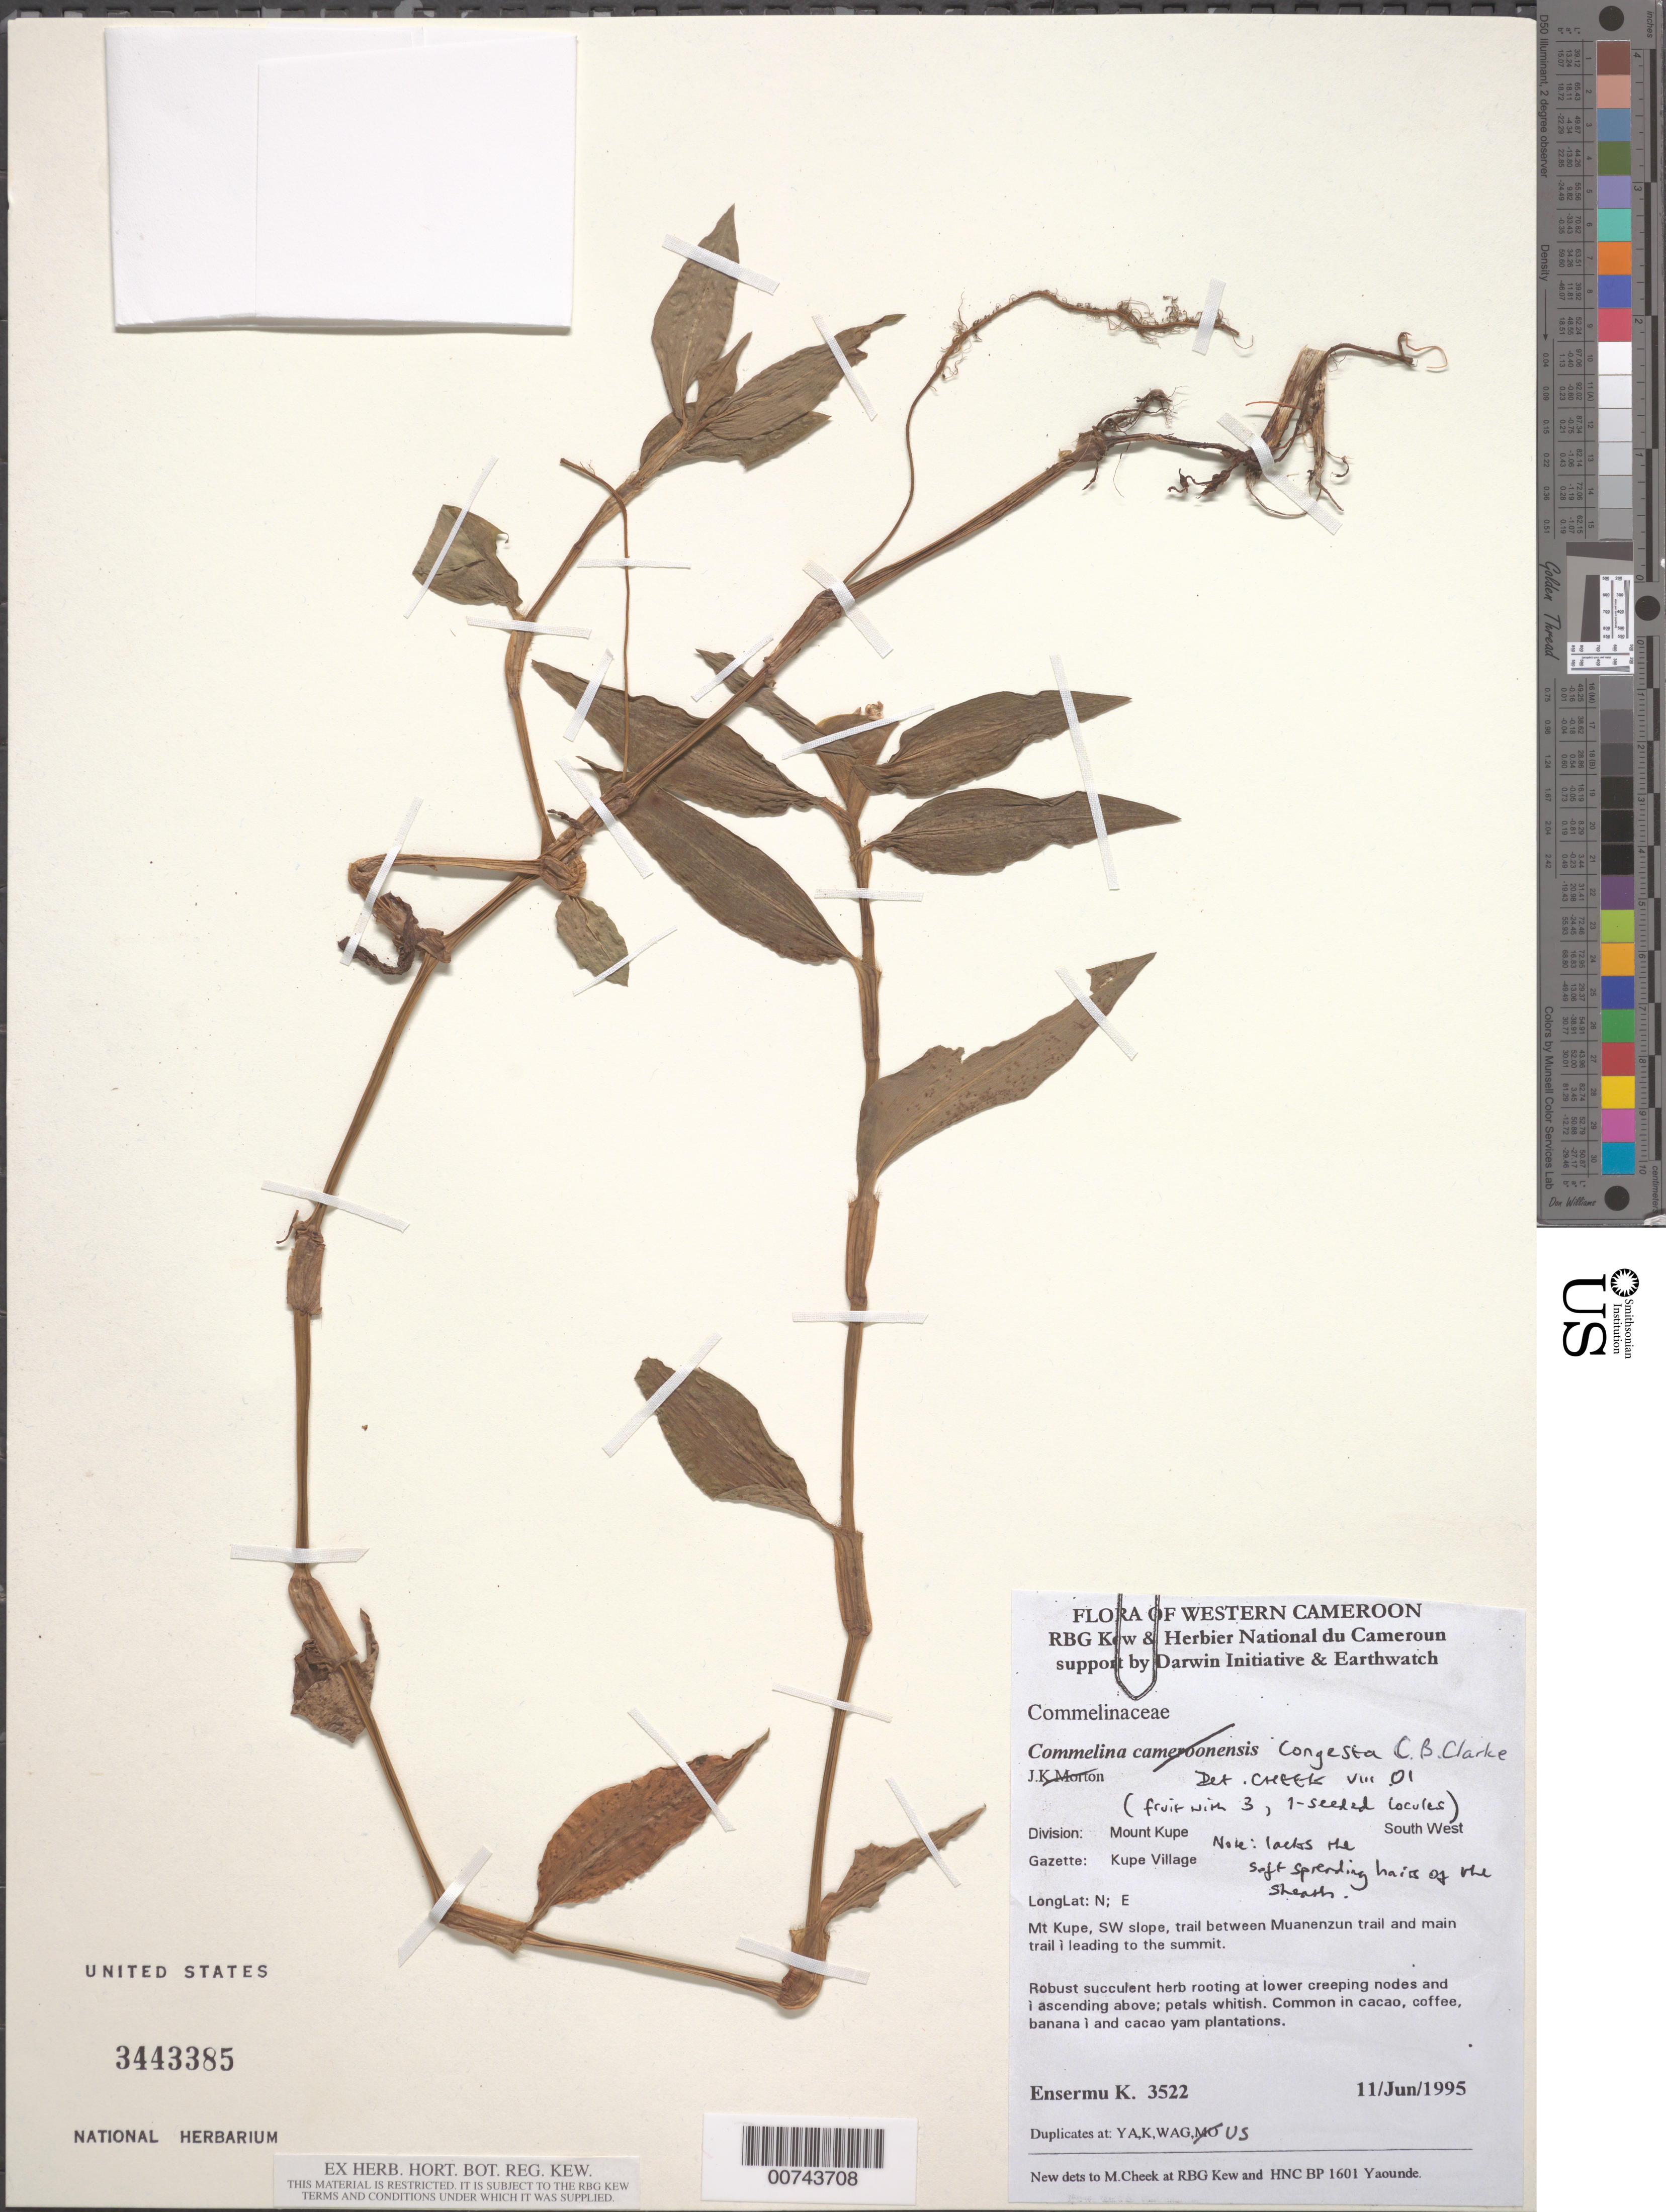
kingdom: Plantae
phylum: Tracheophyta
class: Liliopsida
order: Commelinales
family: Commelinaceae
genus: Commelina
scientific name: Commelina congesta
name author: C.B. Clarke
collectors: K. Ensermu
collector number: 3522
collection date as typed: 11 Jun 1995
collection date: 1995-06-11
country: Cameroon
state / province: Sud-Ouest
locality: Mount Kupe, Kupe Village, SW slope, between Muanenzun and main trail to summit.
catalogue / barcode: US 3443385